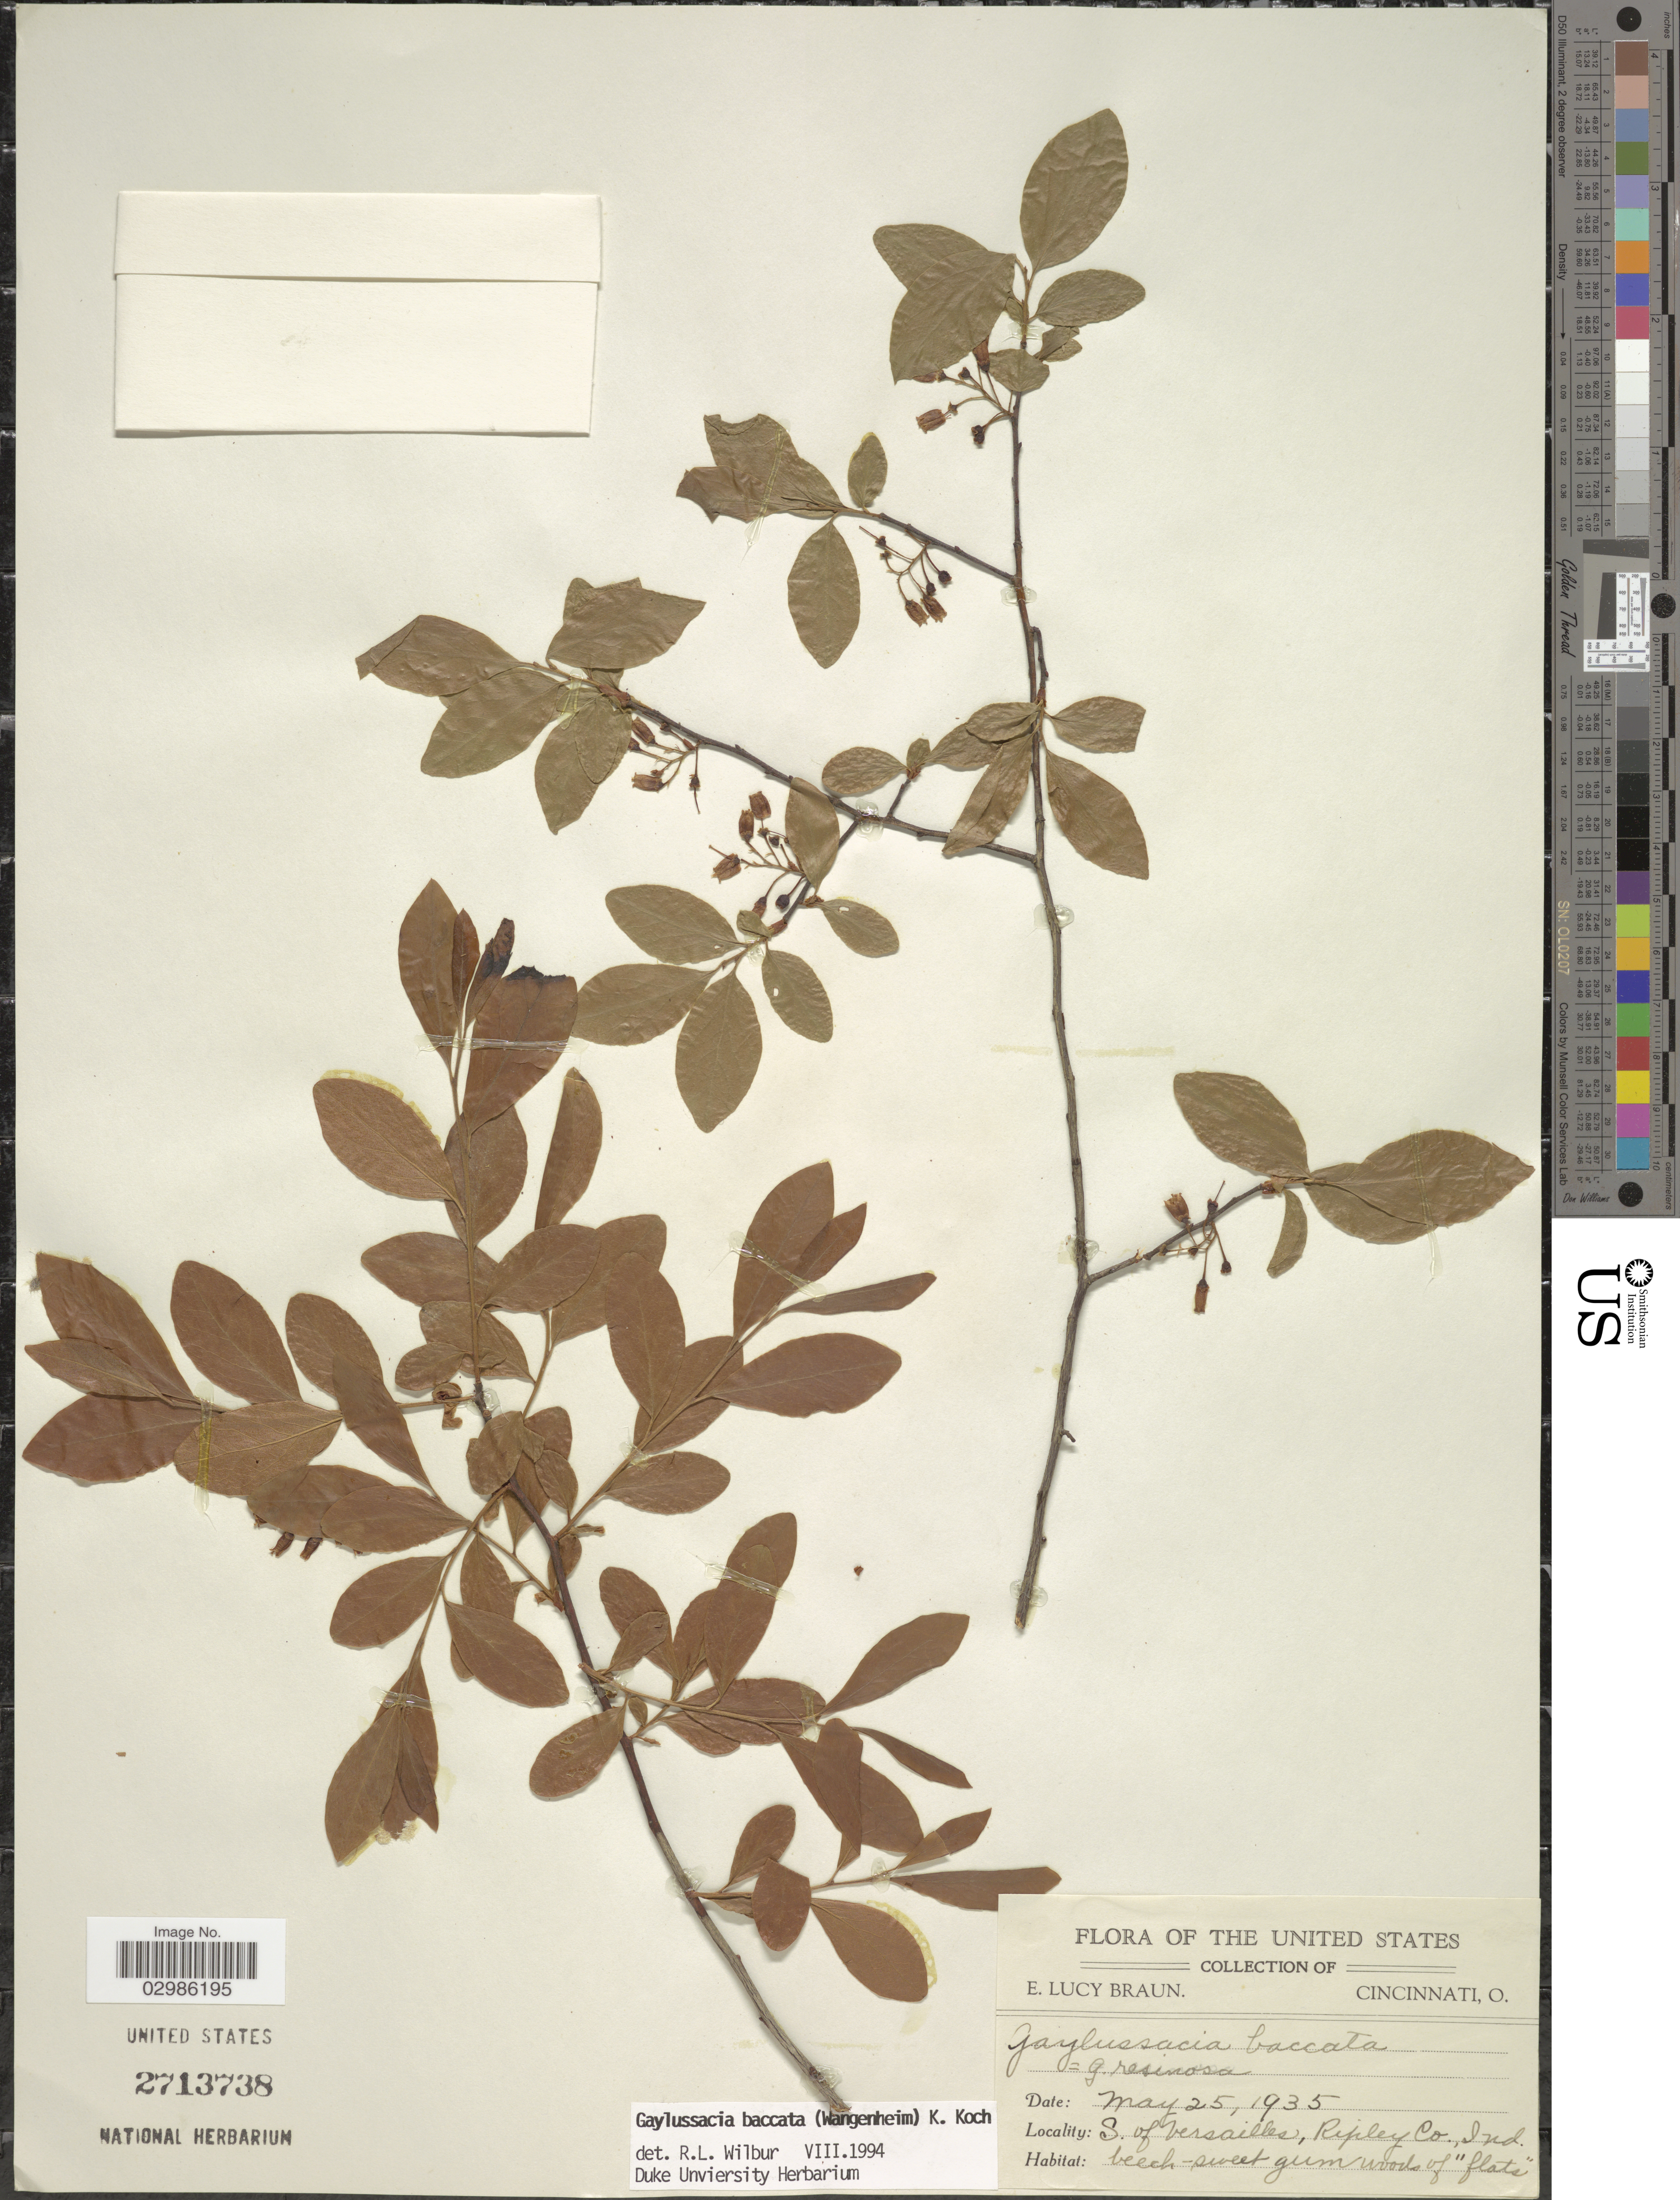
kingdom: Plantae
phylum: Tracheophyta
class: Magnoliopsida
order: Ericales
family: Ericaceae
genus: Gaylussacia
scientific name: Gaylussacia baccata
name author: (Wangenh.) K. Koch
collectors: E. L. Braun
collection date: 1935-05-25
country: United States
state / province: Indiana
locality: S. of Versailles, Ripley Co.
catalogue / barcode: US 2713738